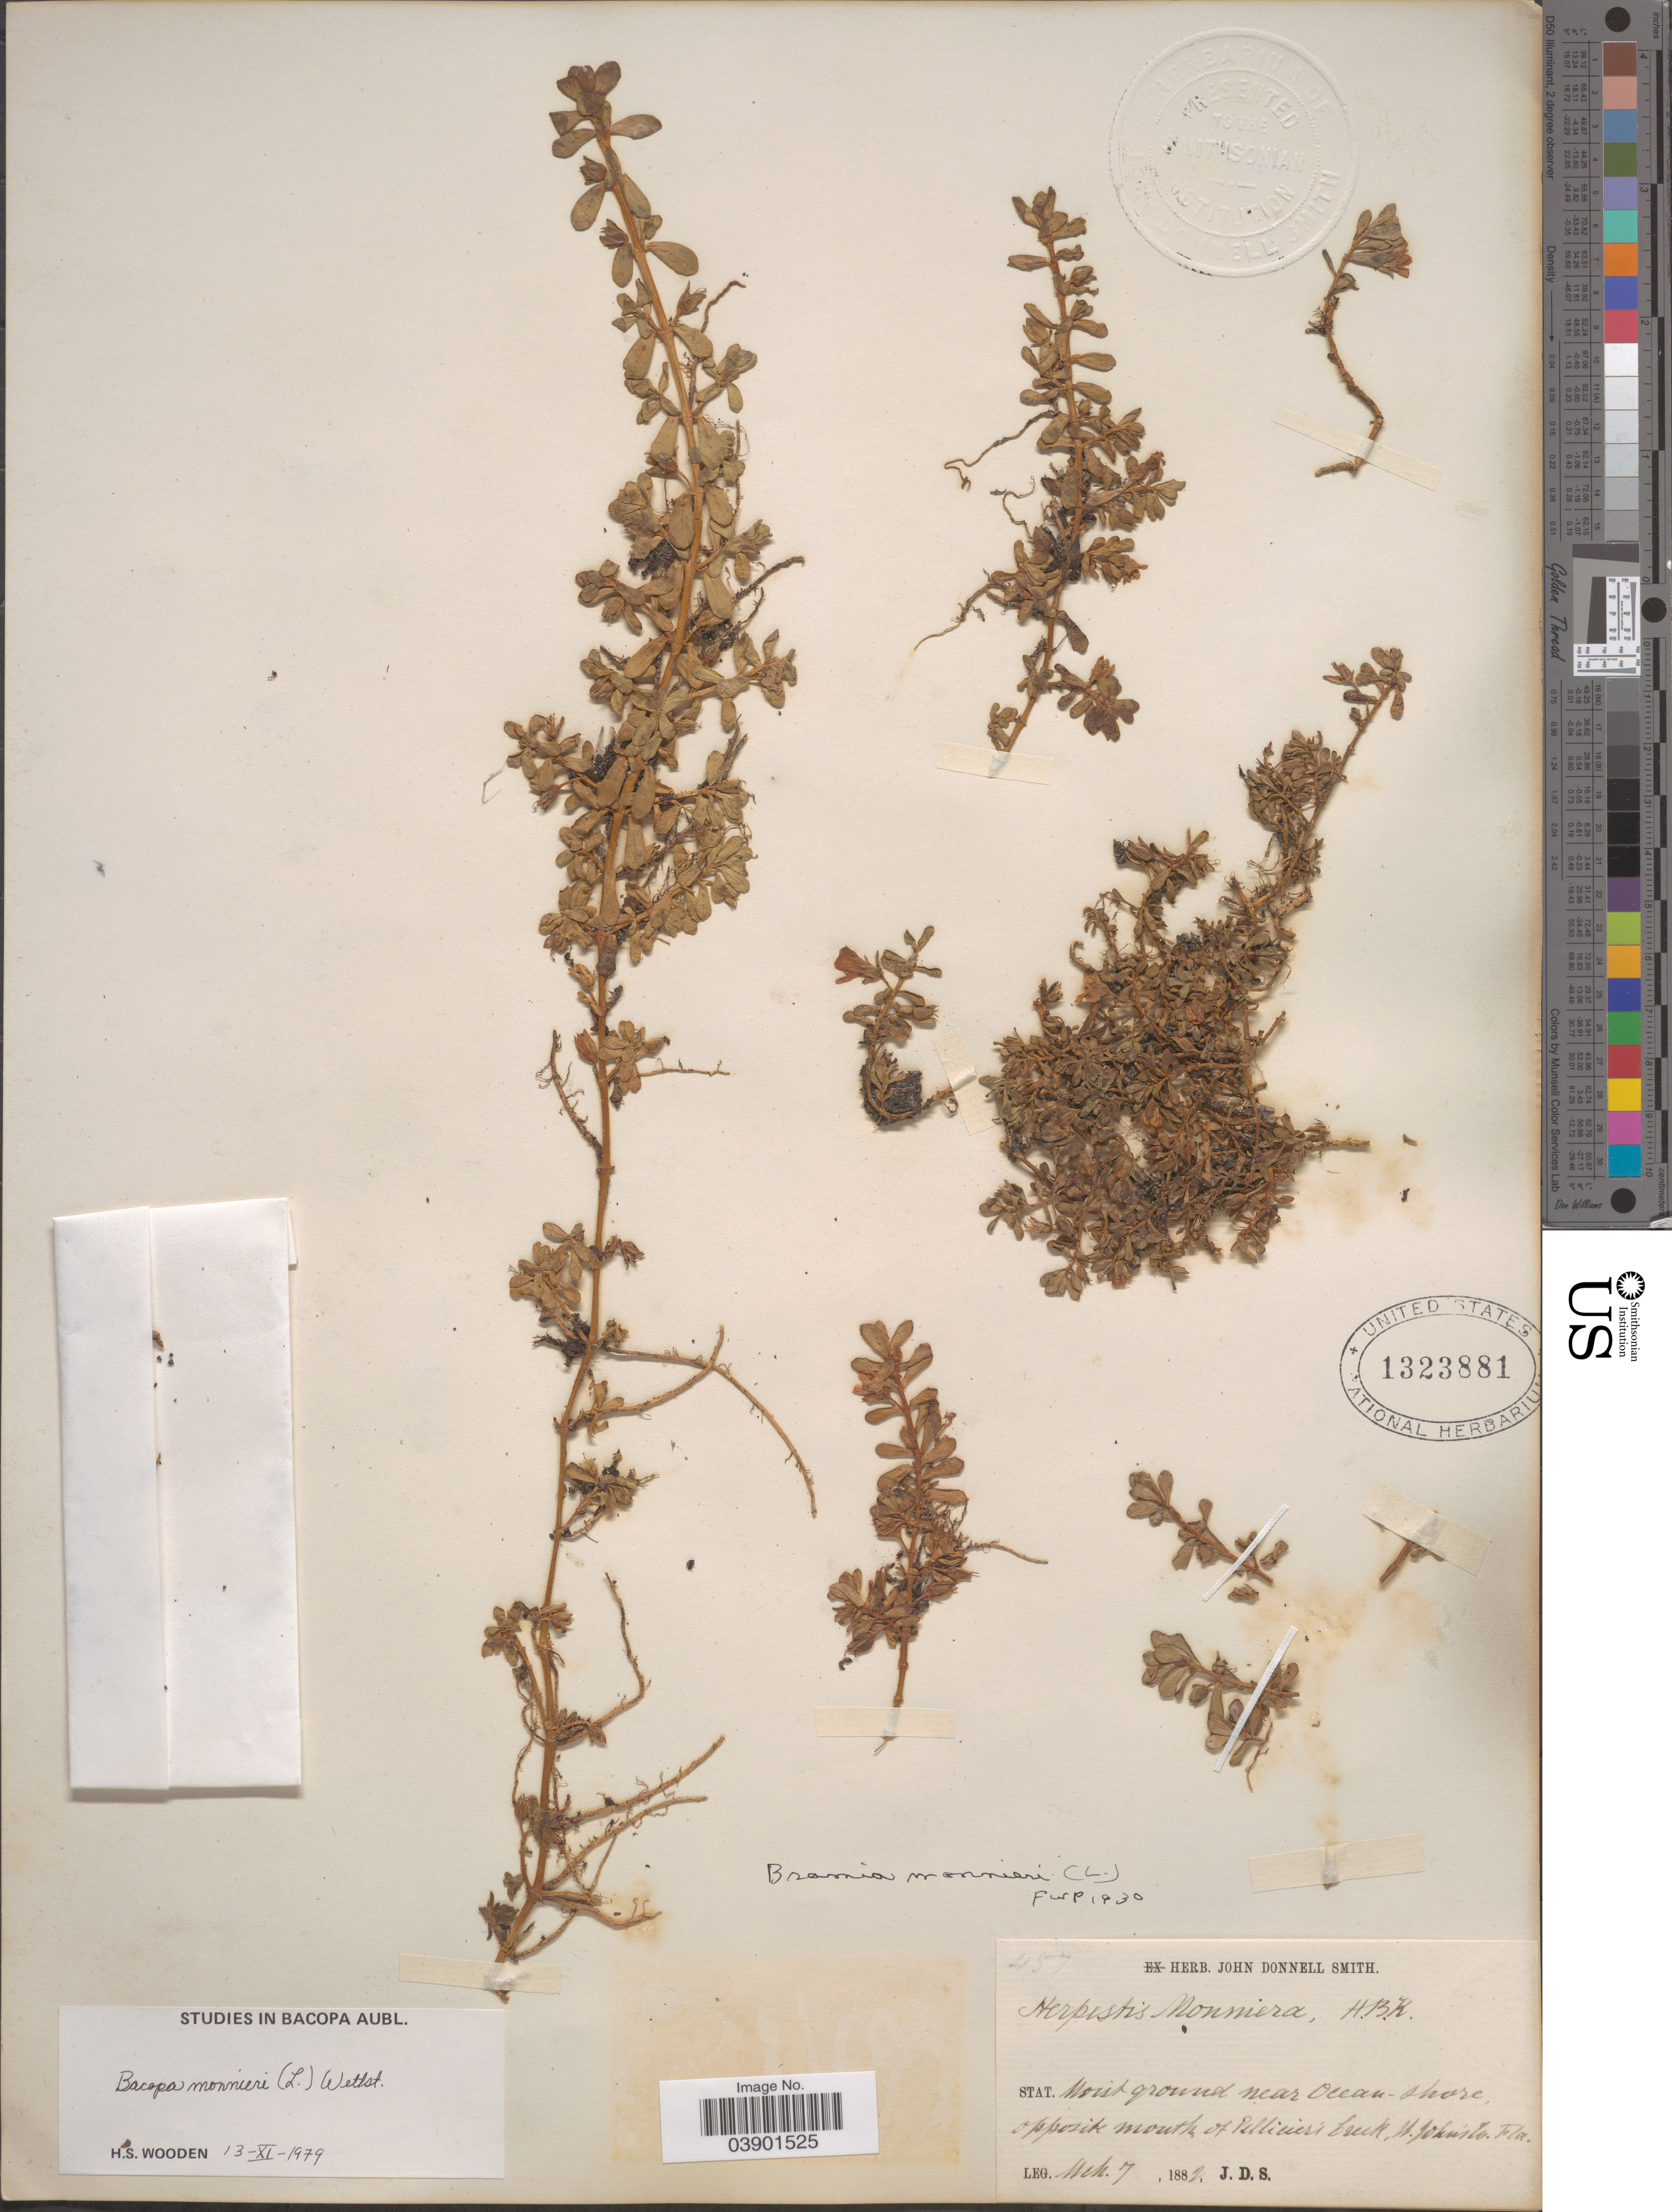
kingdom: Plantae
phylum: Tracheophyta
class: Magnoliopsida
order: Lamiales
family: Plantaginaceae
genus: Bacopa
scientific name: Bacopa monnieri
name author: (L.) Pennell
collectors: J. Donnell Smith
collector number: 457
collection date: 1882-03-07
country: United States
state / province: Florida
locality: Near Ocean-shore, opposite mouth of Pellicier's Creek, St. Johns Co.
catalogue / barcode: US 1323881